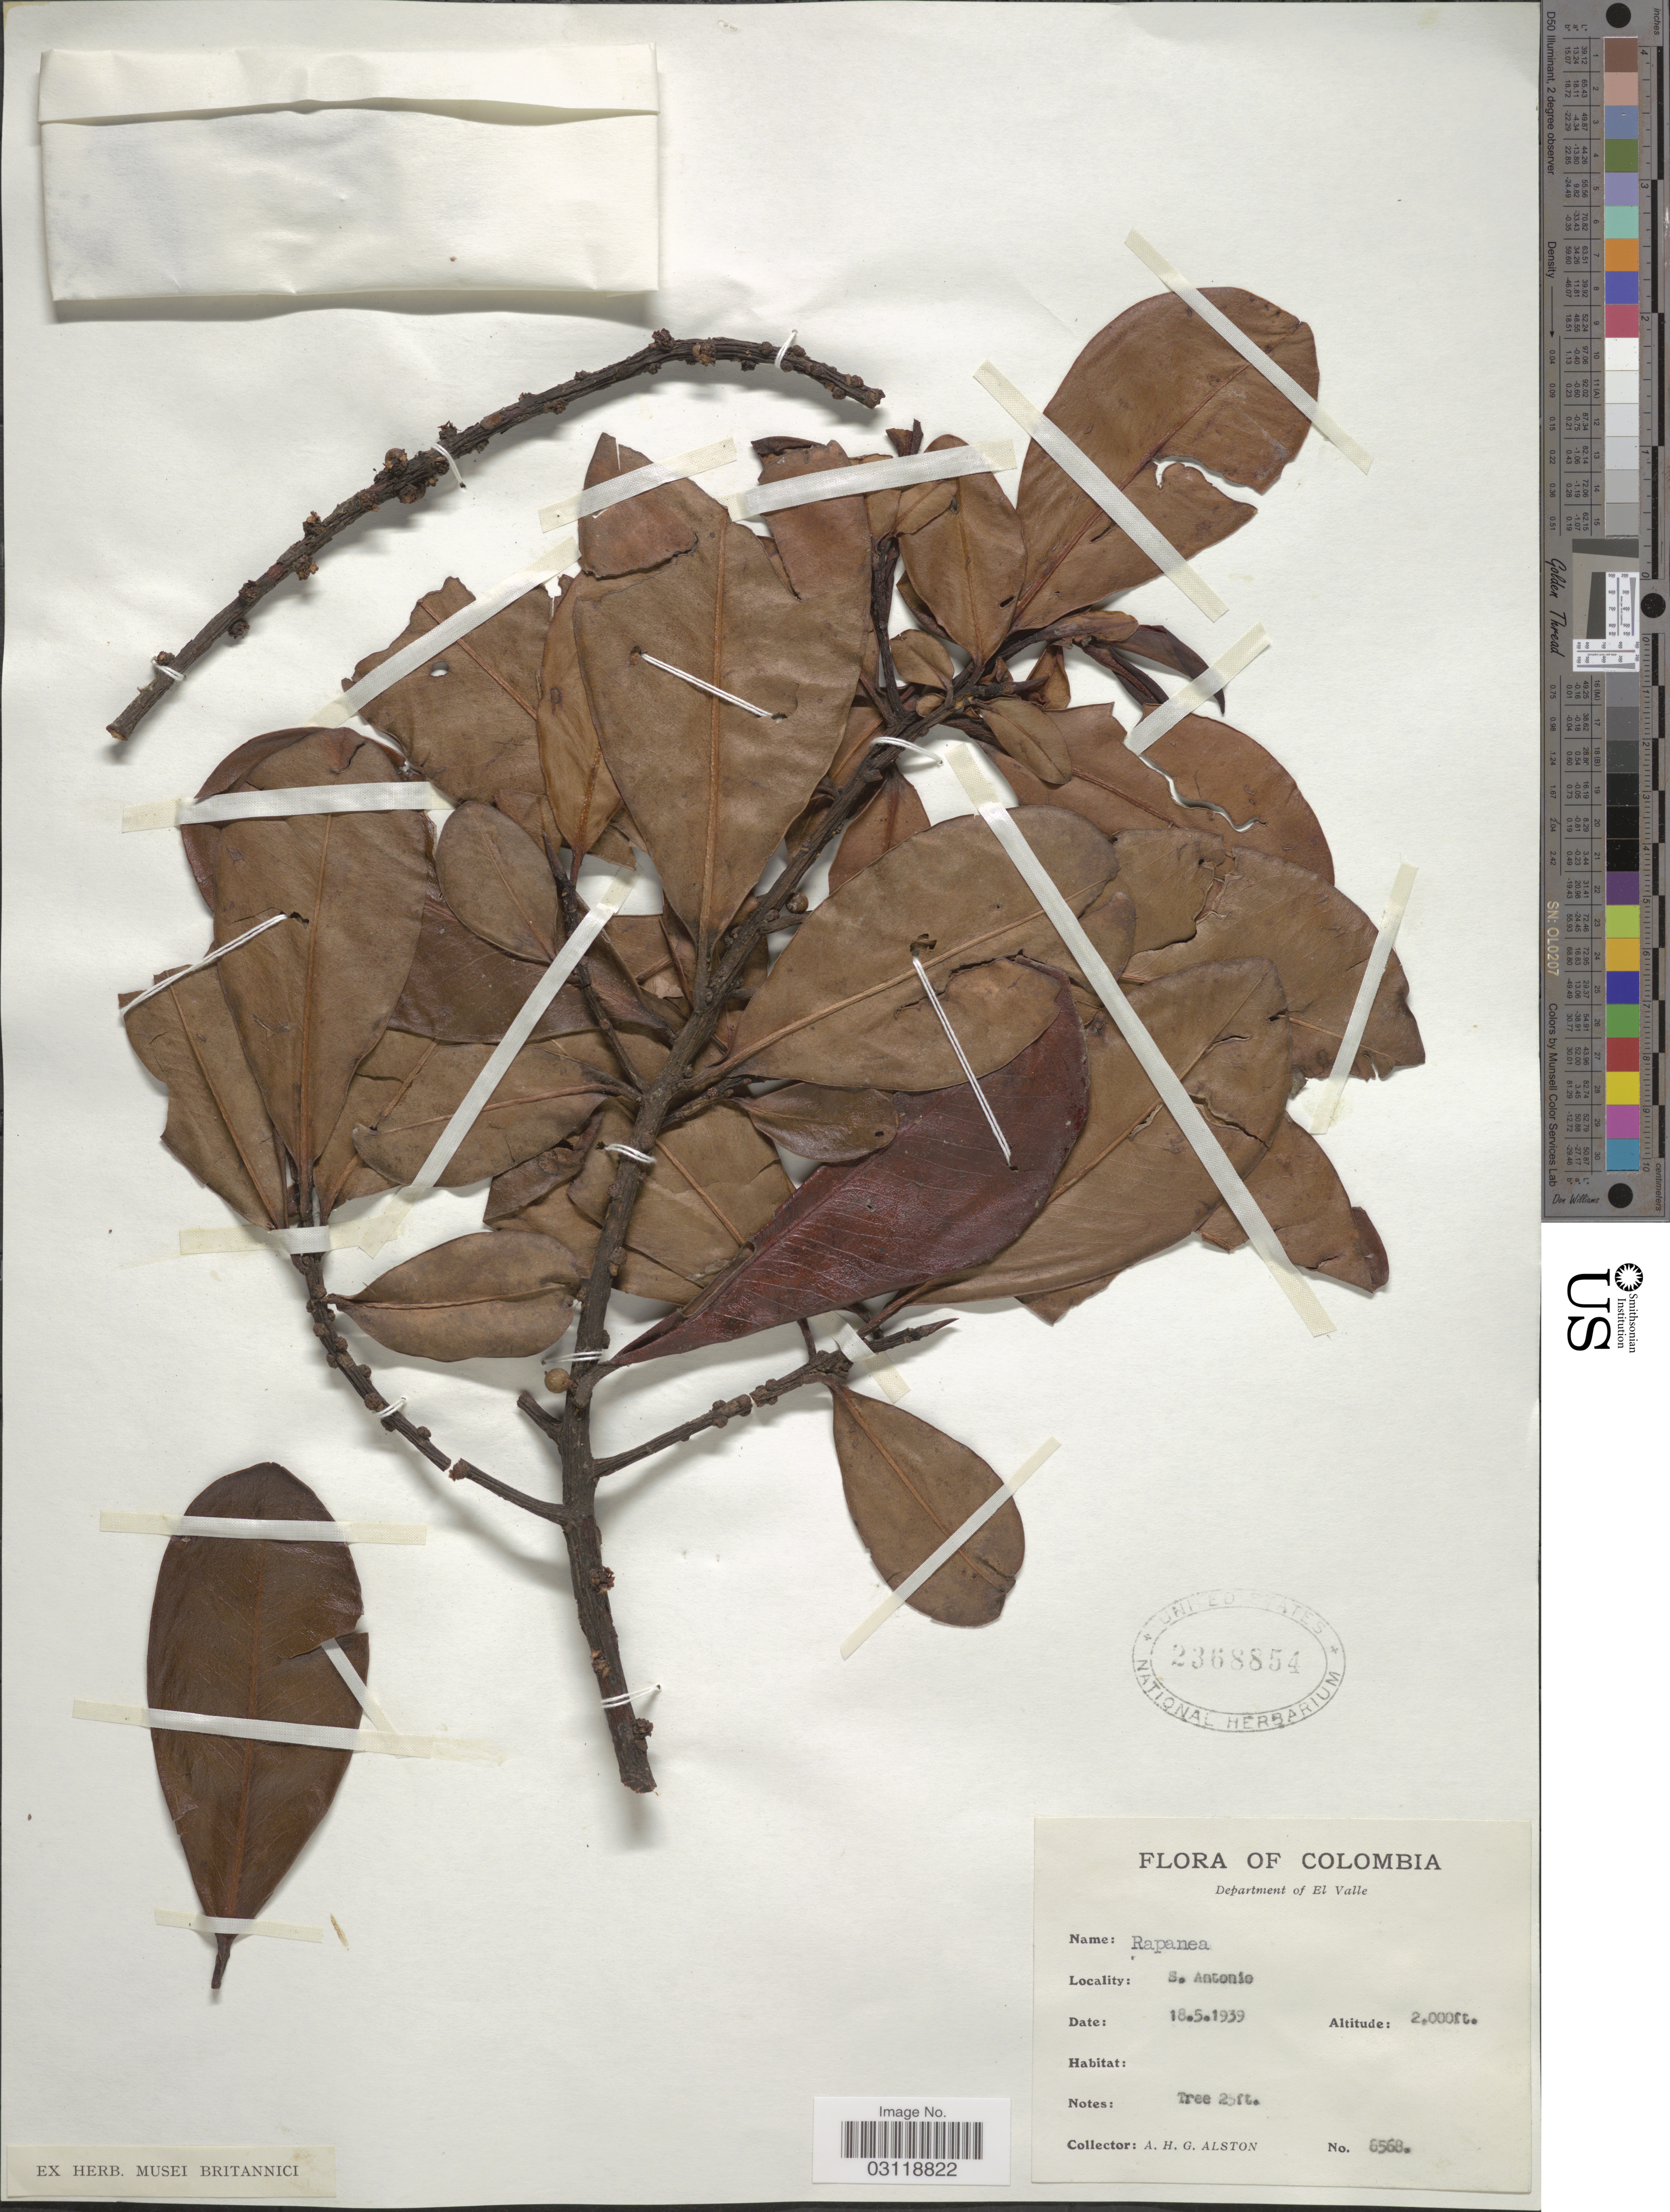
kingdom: Plantae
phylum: Tracheophyta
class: Magnoliopsida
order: Ericales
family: Primulaceae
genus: Rapanea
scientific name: Rapanea sp.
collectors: A. H. Alston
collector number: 6568*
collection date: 1939-05-18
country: Colombia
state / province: Valle del Cauca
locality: Department of El Valle. S. Antonio.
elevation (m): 610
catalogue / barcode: US 2368854